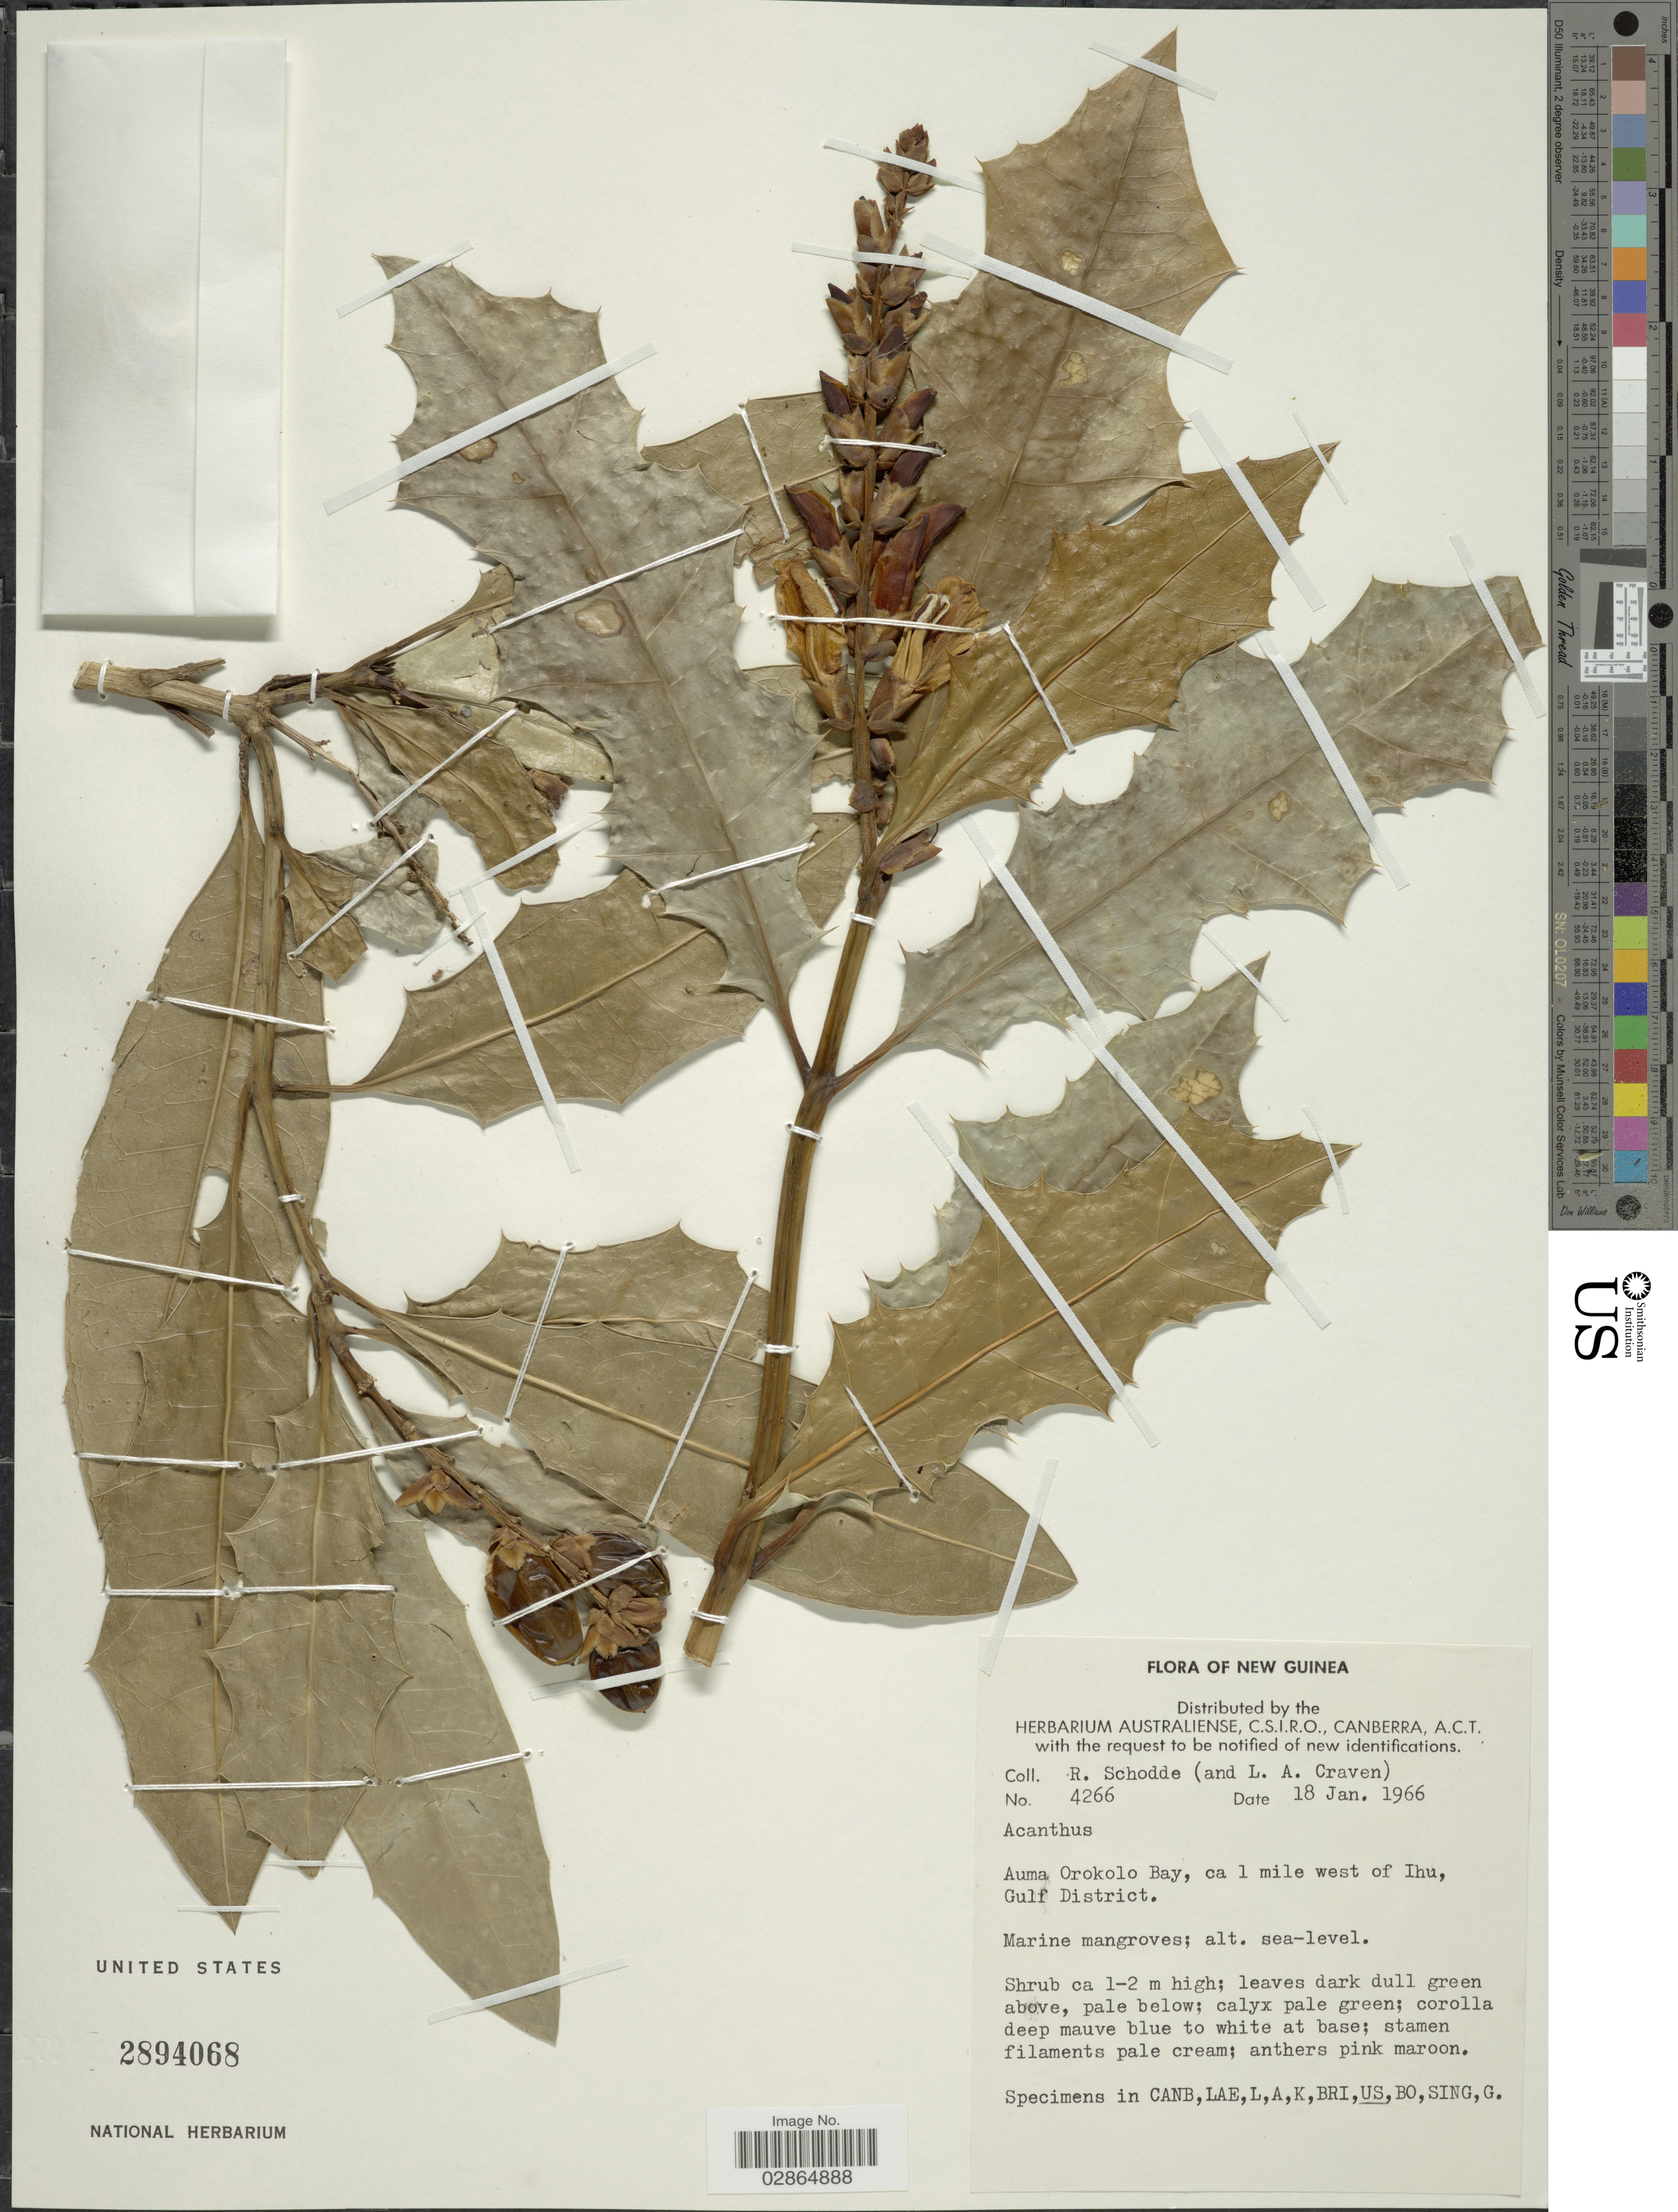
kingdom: Plantae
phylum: Tracheophyta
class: Magnoliopsida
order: Lamiales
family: Acanthaceae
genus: Acanthus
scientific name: Acanthus ilicifolius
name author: L.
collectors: R. Schodde & L. A. Craven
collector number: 4266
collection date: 1966-01-18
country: Papua New Guinea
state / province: Gulf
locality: New Guinea, Auma Orokolo Bay, ca 1 mile west of Ihu, Gulf District.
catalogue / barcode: US 2894068